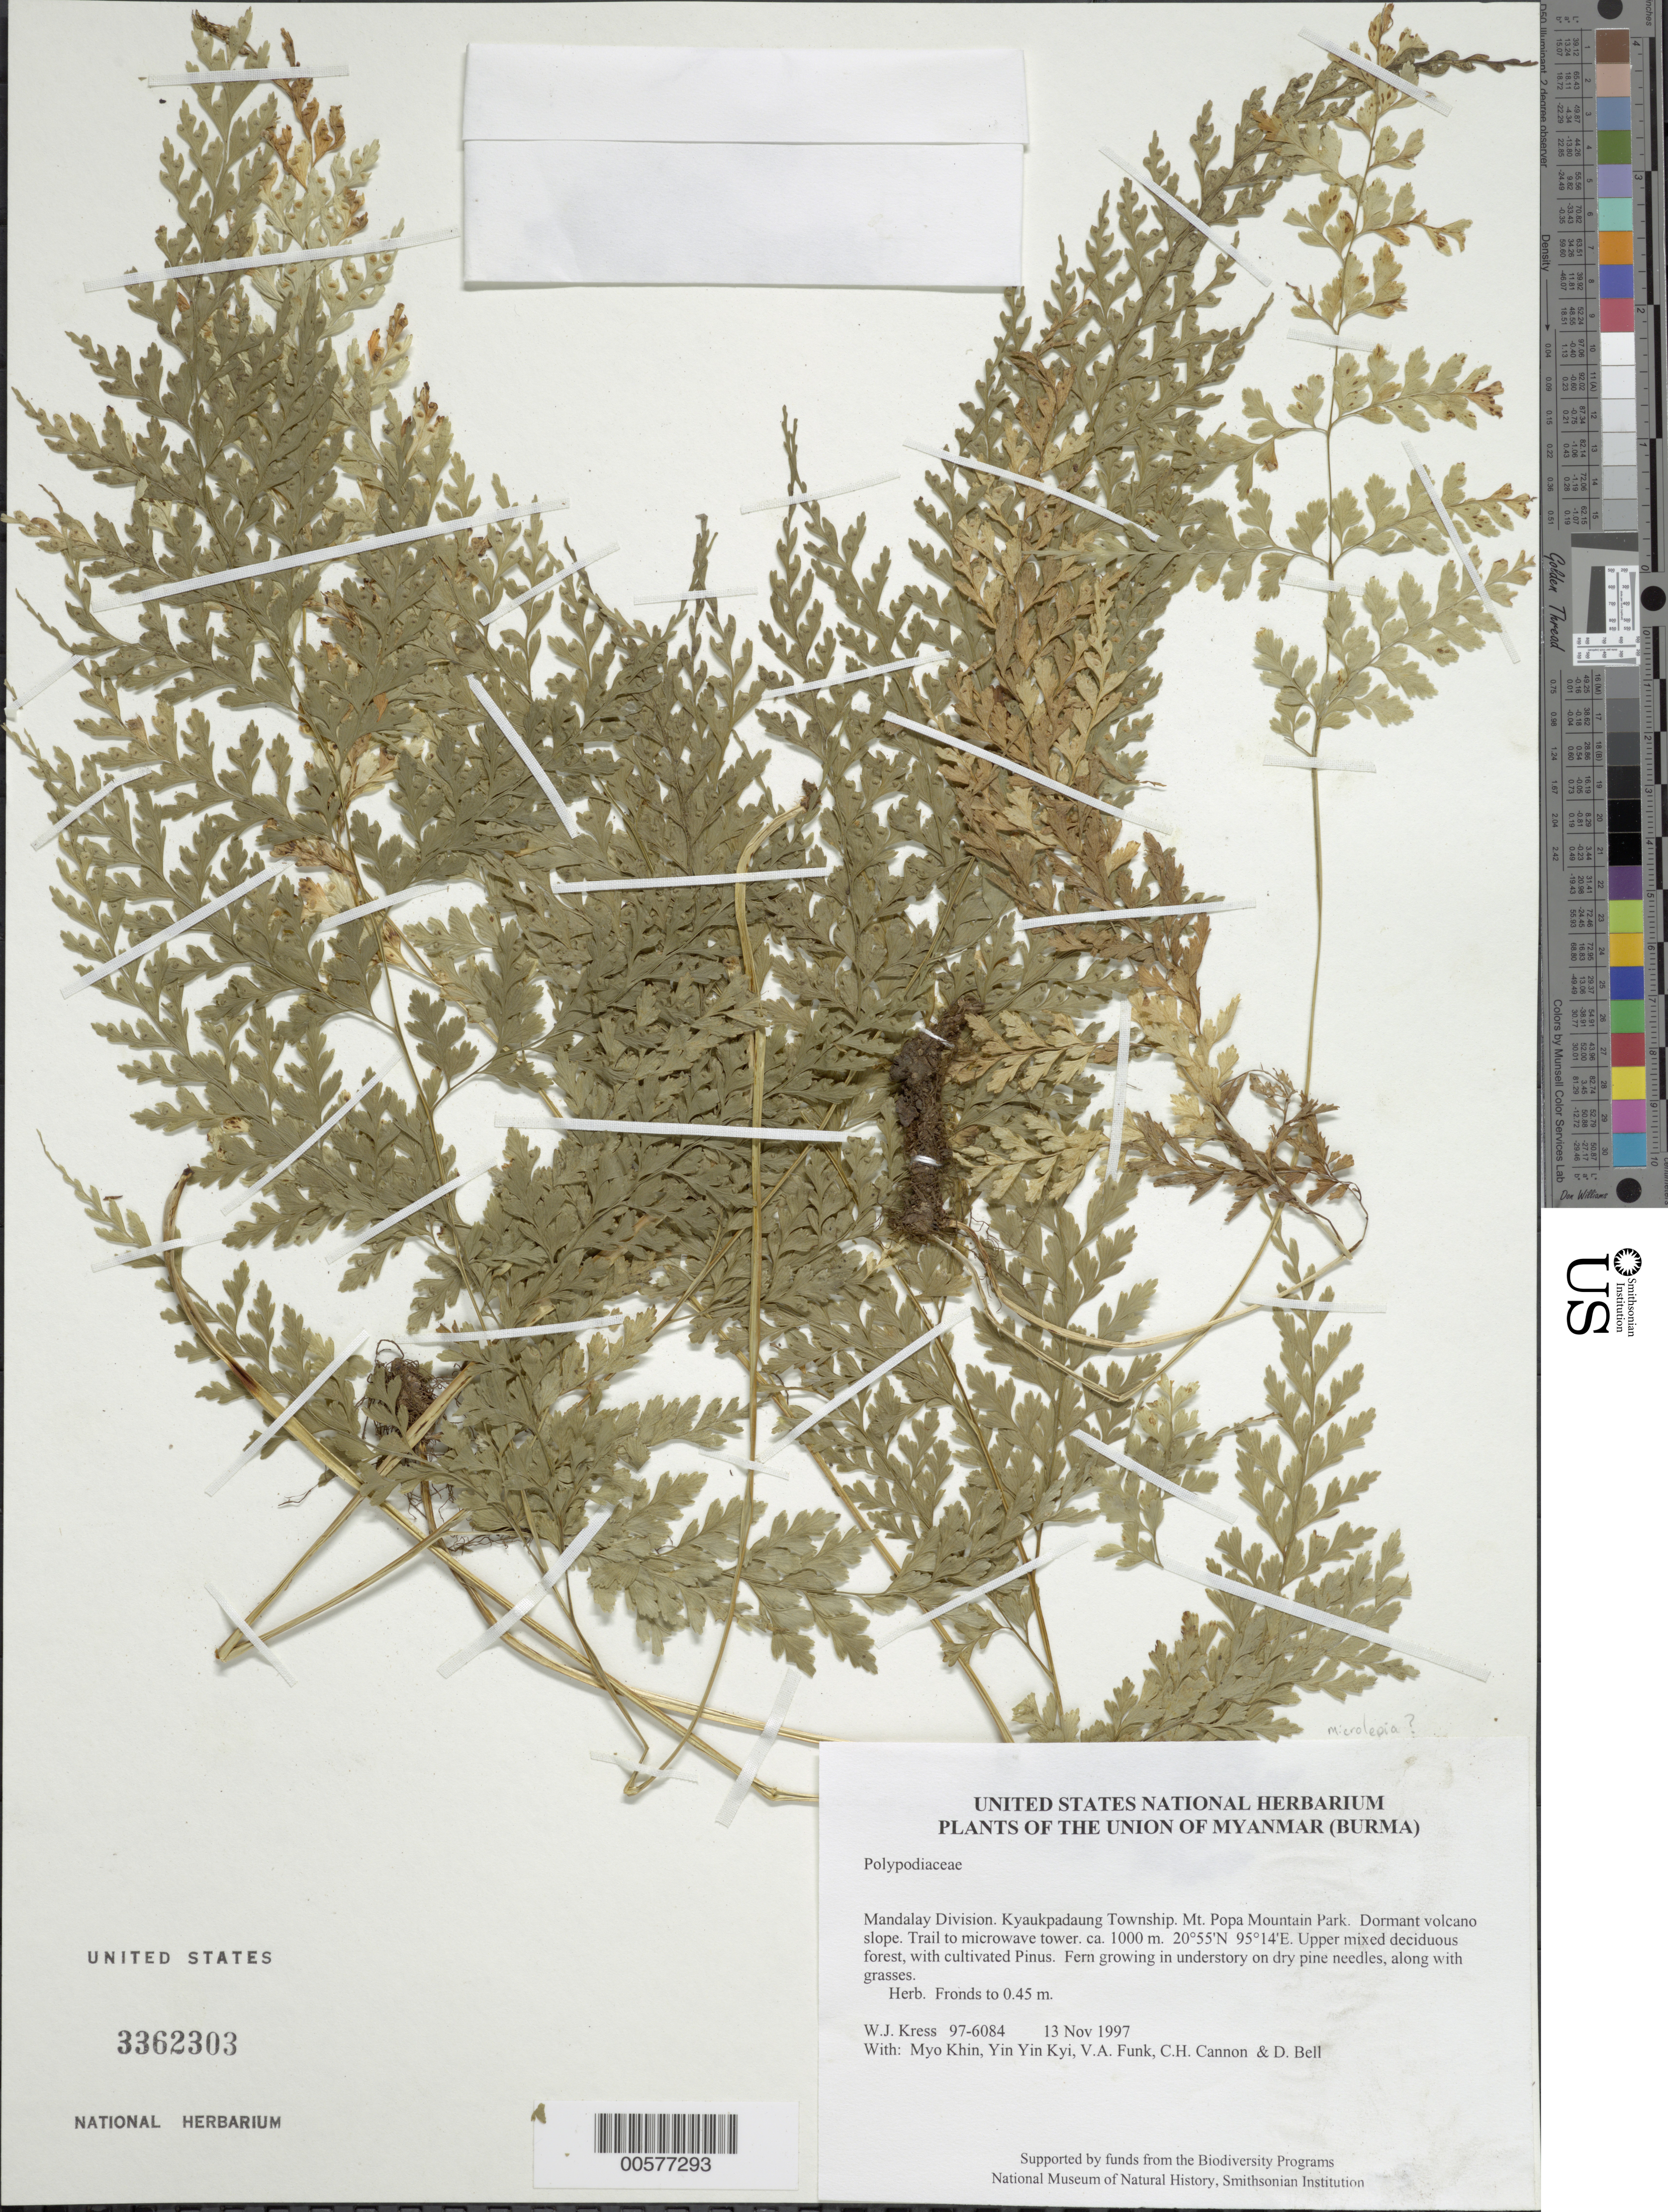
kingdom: Plantae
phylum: Tracheophyta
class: Polypodiopsida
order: Polypodiales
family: Dennstaedtiaceae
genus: Microlepia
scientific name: Microlepia sp.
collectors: W. J. Kress, Myo Khin, Yin Yin Kyi, V. Funk, C. H. Cannon & D. A. Bell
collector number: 97-6084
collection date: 1997-11-13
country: Myanmar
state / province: Mandalay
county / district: Kyaukpadaung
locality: Mt. Popa Mountain Park. Dormant volcano slope. Trail to microwave tower.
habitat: Upper mixed deciduous forest, with cultivated Pinus. Fern growing in understory on dry pine needles, along with grasses.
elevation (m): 1000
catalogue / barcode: US 3362303